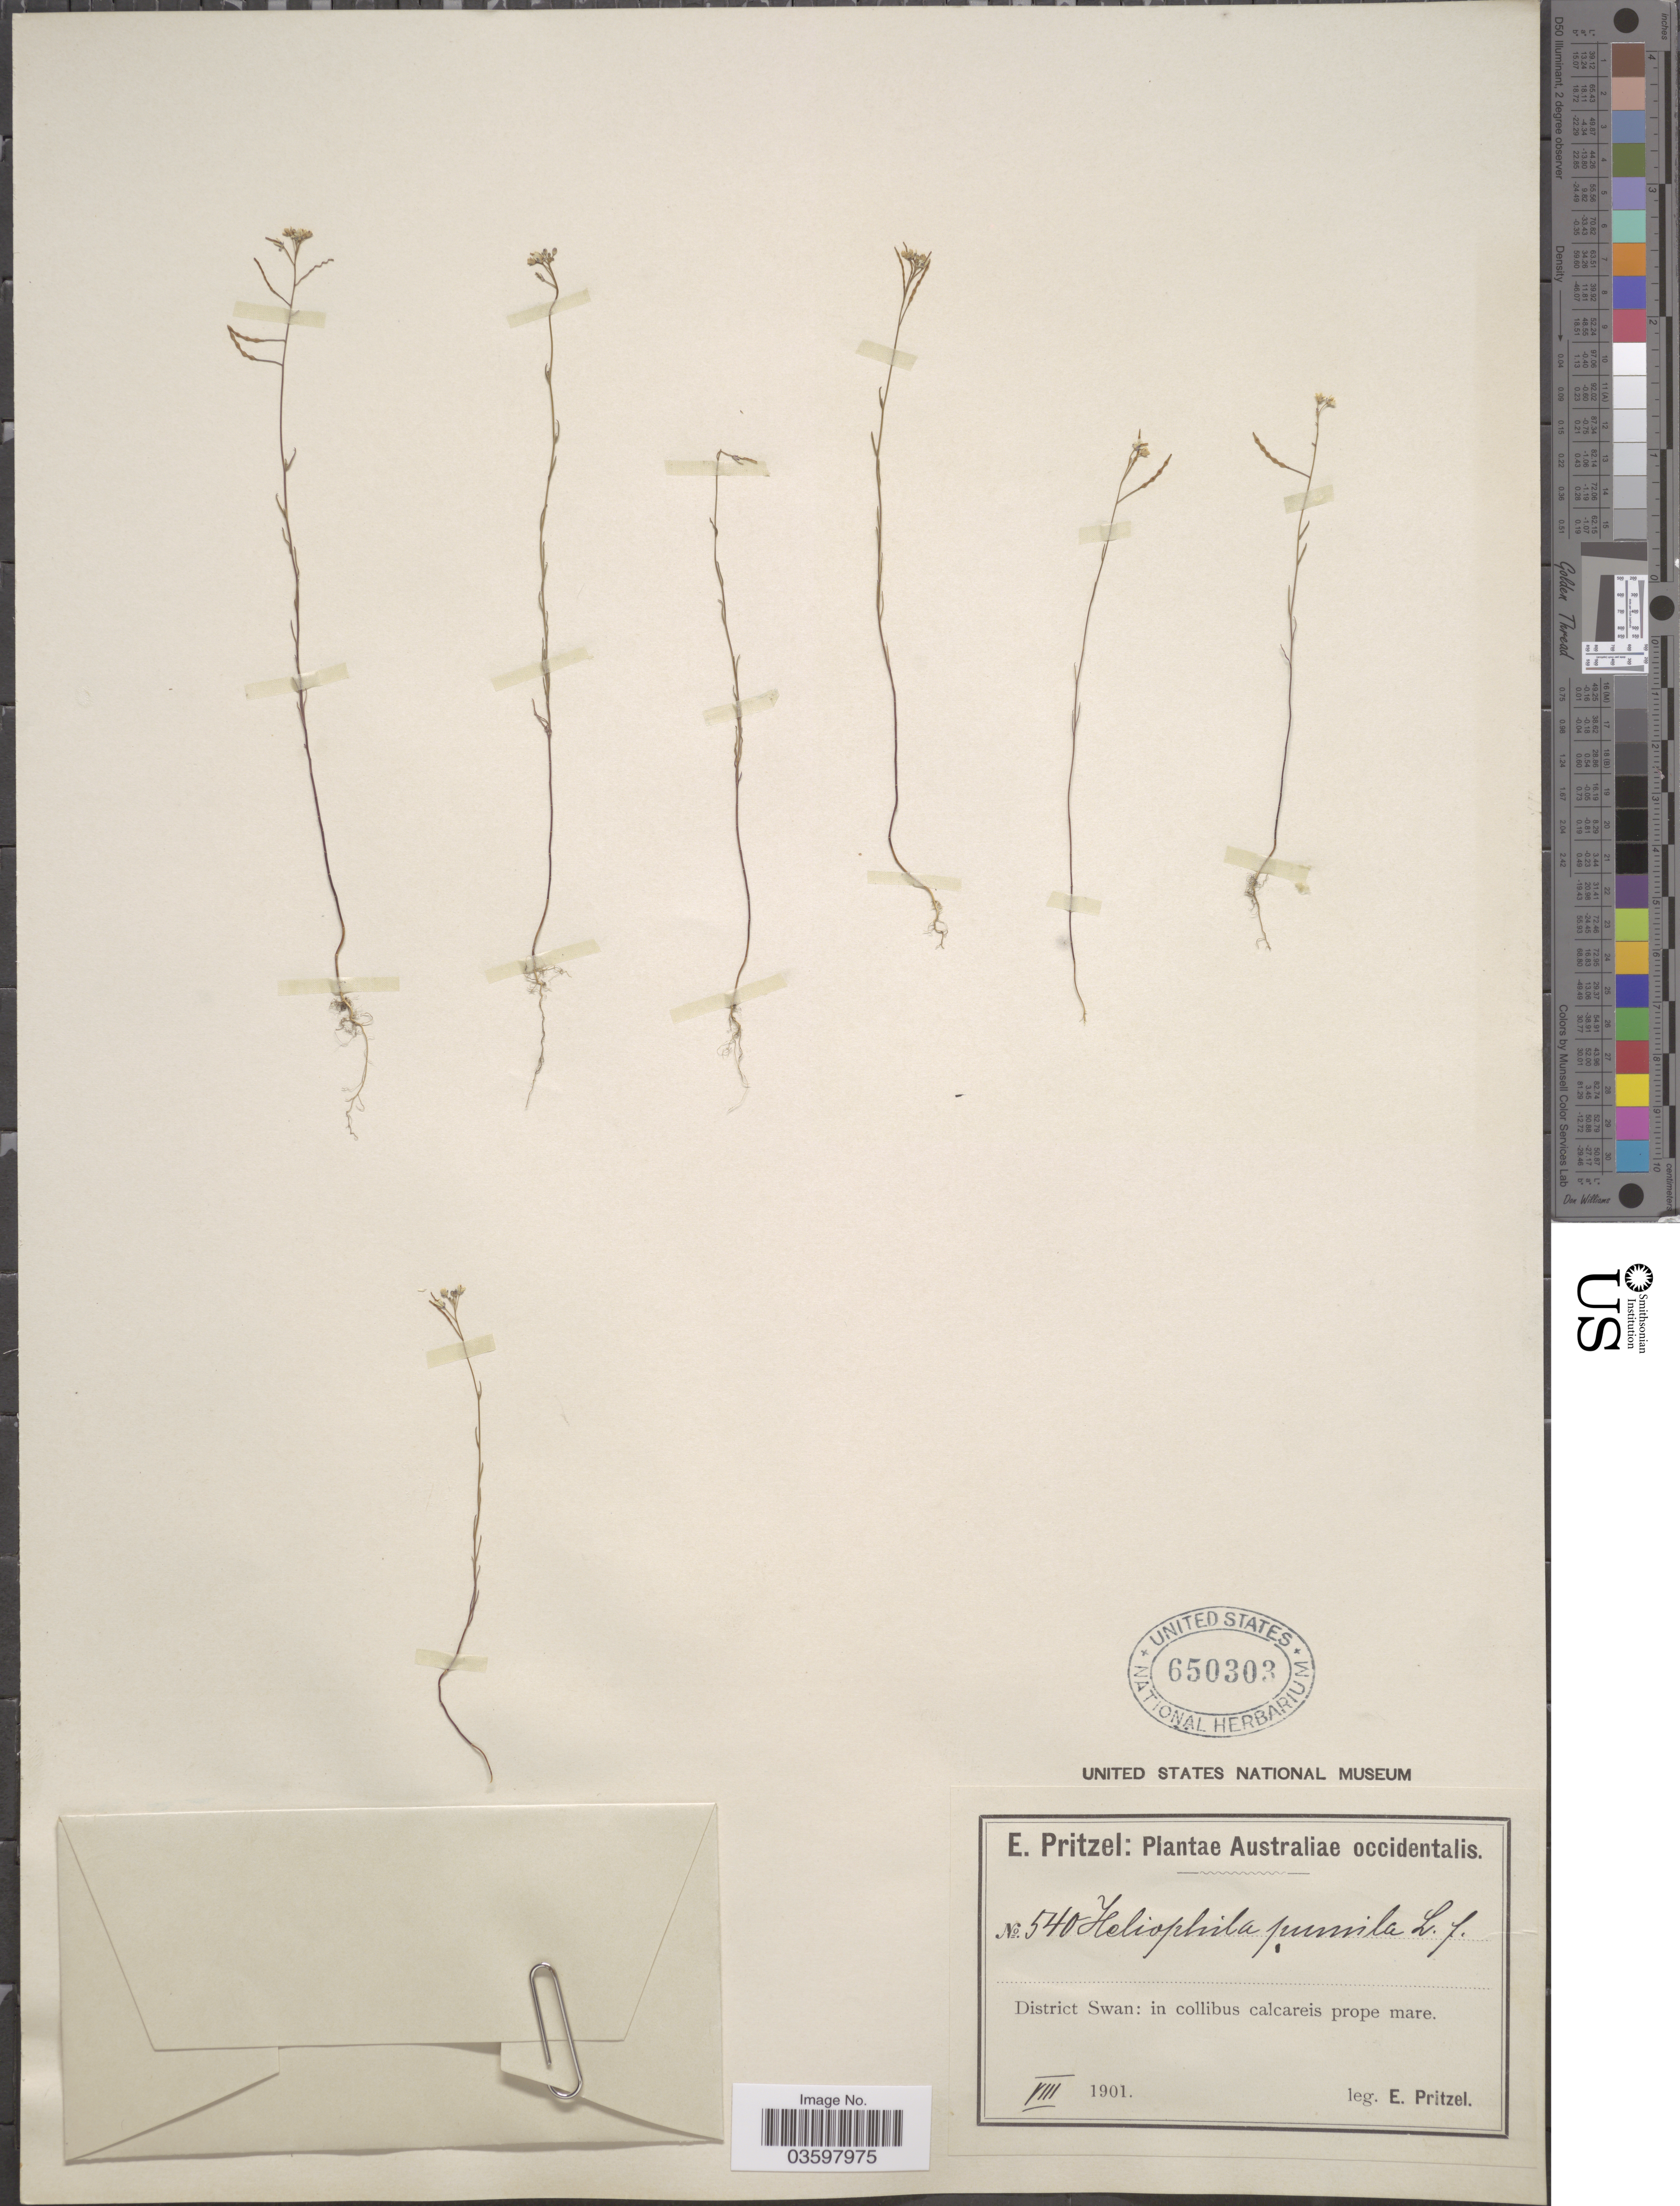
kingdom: Plantae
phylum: Tracheophyta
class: Magnoliopsida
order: Brassicales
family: Brassicaceae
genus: Heliophila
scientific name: Heliophila pumila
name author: Benth.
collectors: E. G. Pritzel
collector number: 540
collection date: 1901-08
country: Australia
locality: Australiae occidentalis. District Swan: in collibus calcareis prope mare.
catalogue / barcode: US 650303